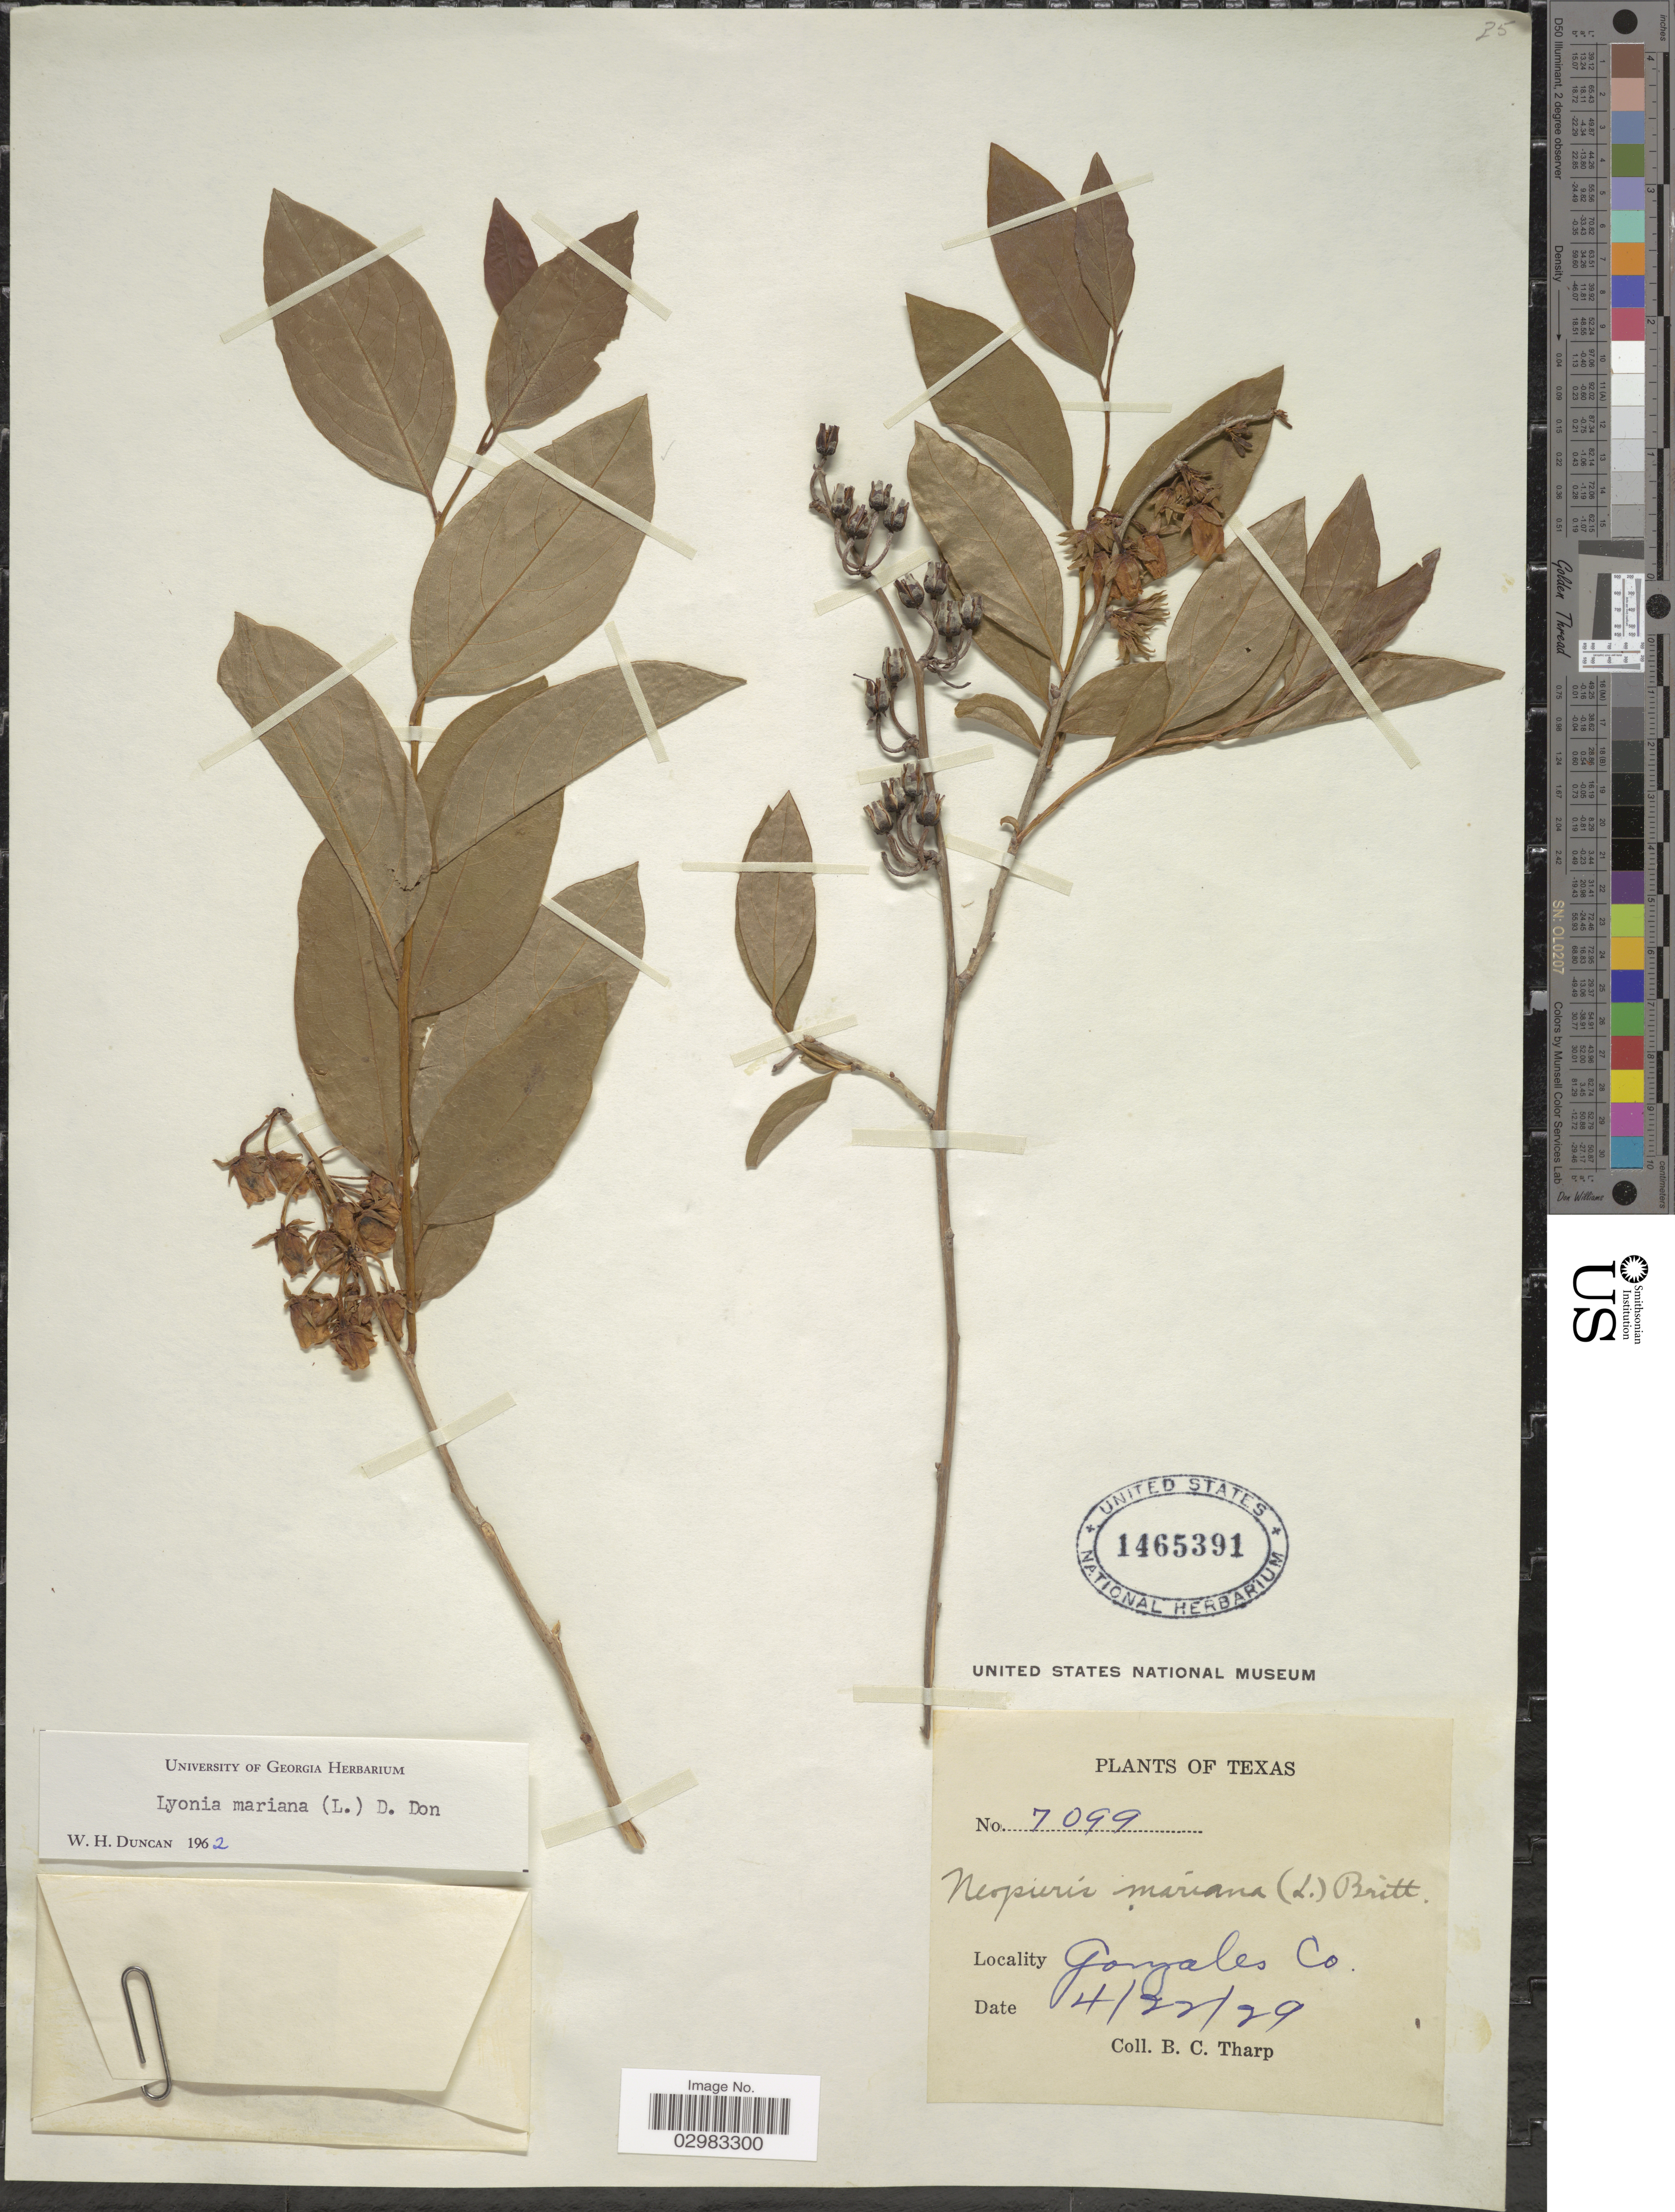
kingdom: Plantae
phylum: Tracheophyta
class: Magnoliopsida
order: Ericales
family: Ericaceae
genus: Lyonia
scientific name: Lyonia mariana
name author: (L.) D. Don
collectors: B. C. Tharp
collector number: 7099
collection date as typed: Transcribed d/m/y: 22/4/29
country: United States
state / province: Texas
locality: Gonzales Co.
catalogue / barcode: US 1465391